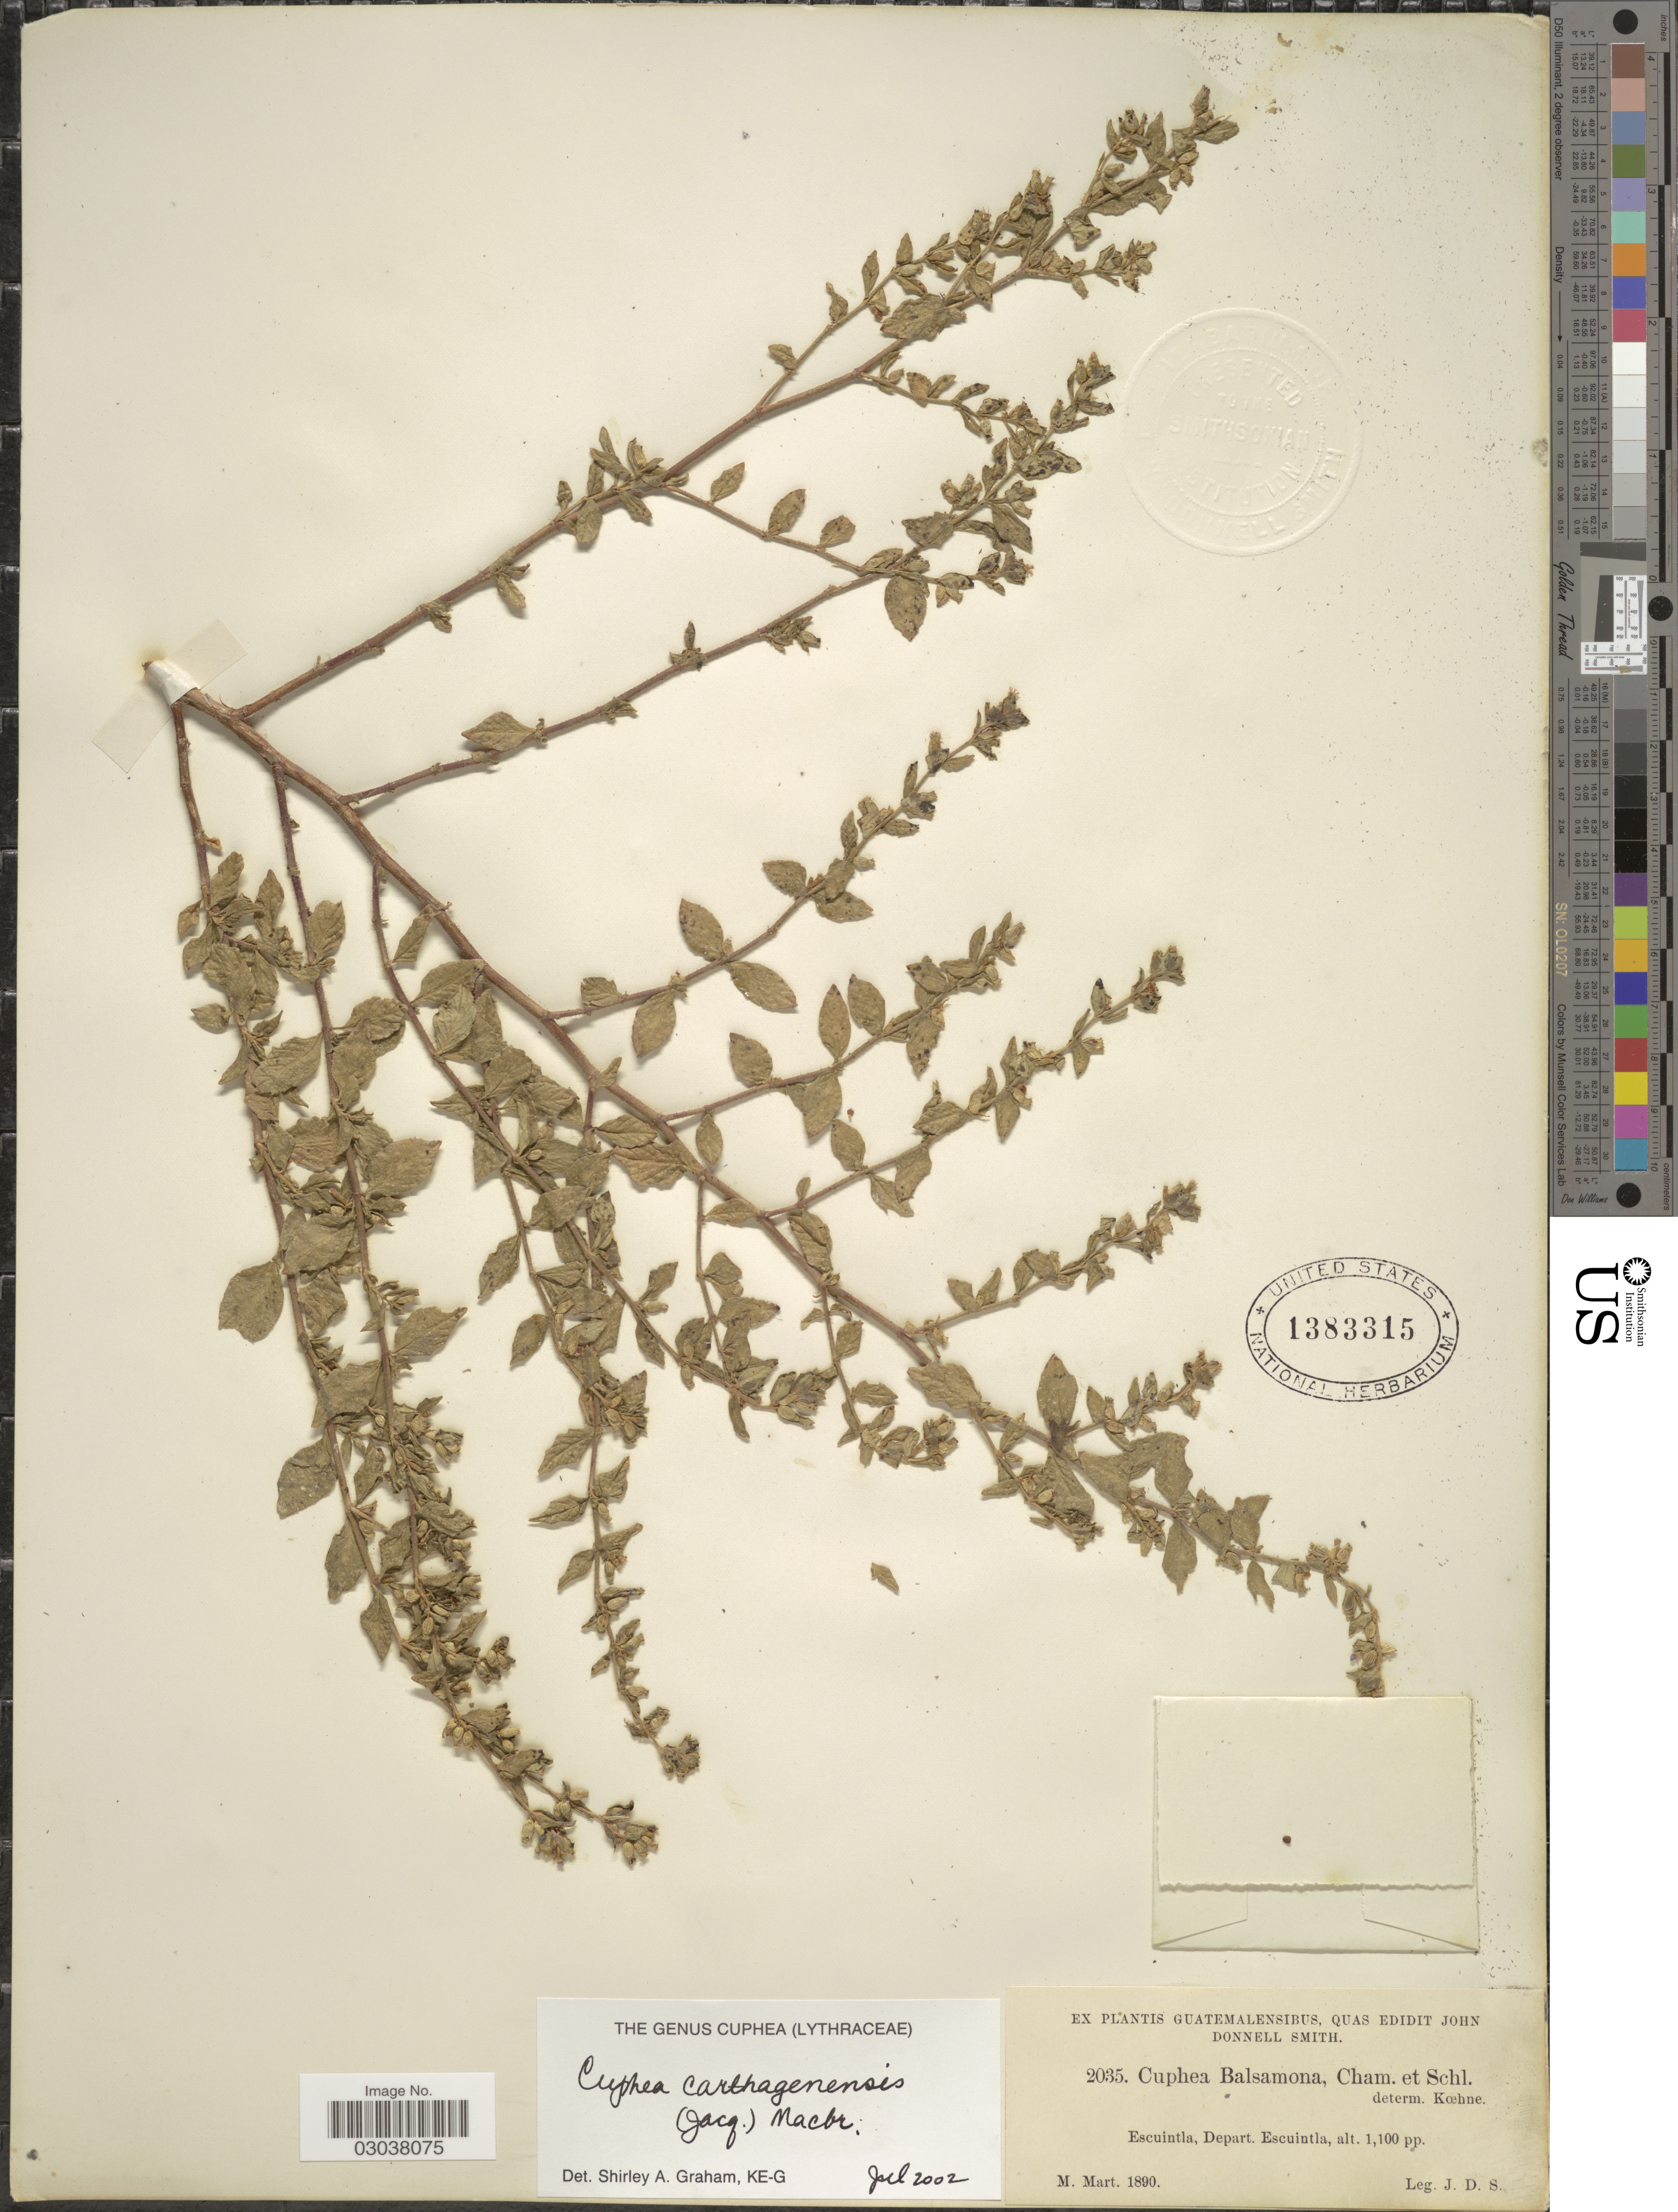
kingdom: Plantae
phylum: Tracheophyta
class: Magnoliopsida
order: Myrtales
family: Lythraceae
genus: Cuphea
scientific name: Cuphea carthagenensis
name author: (Jacq.) J.F. Macbr.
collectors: J. Donnell Smith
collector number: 2035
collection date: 1890-03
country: Guatemala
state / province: Escuintla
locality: Depart. Escuintla.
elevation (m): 335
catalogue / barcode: US 1383315